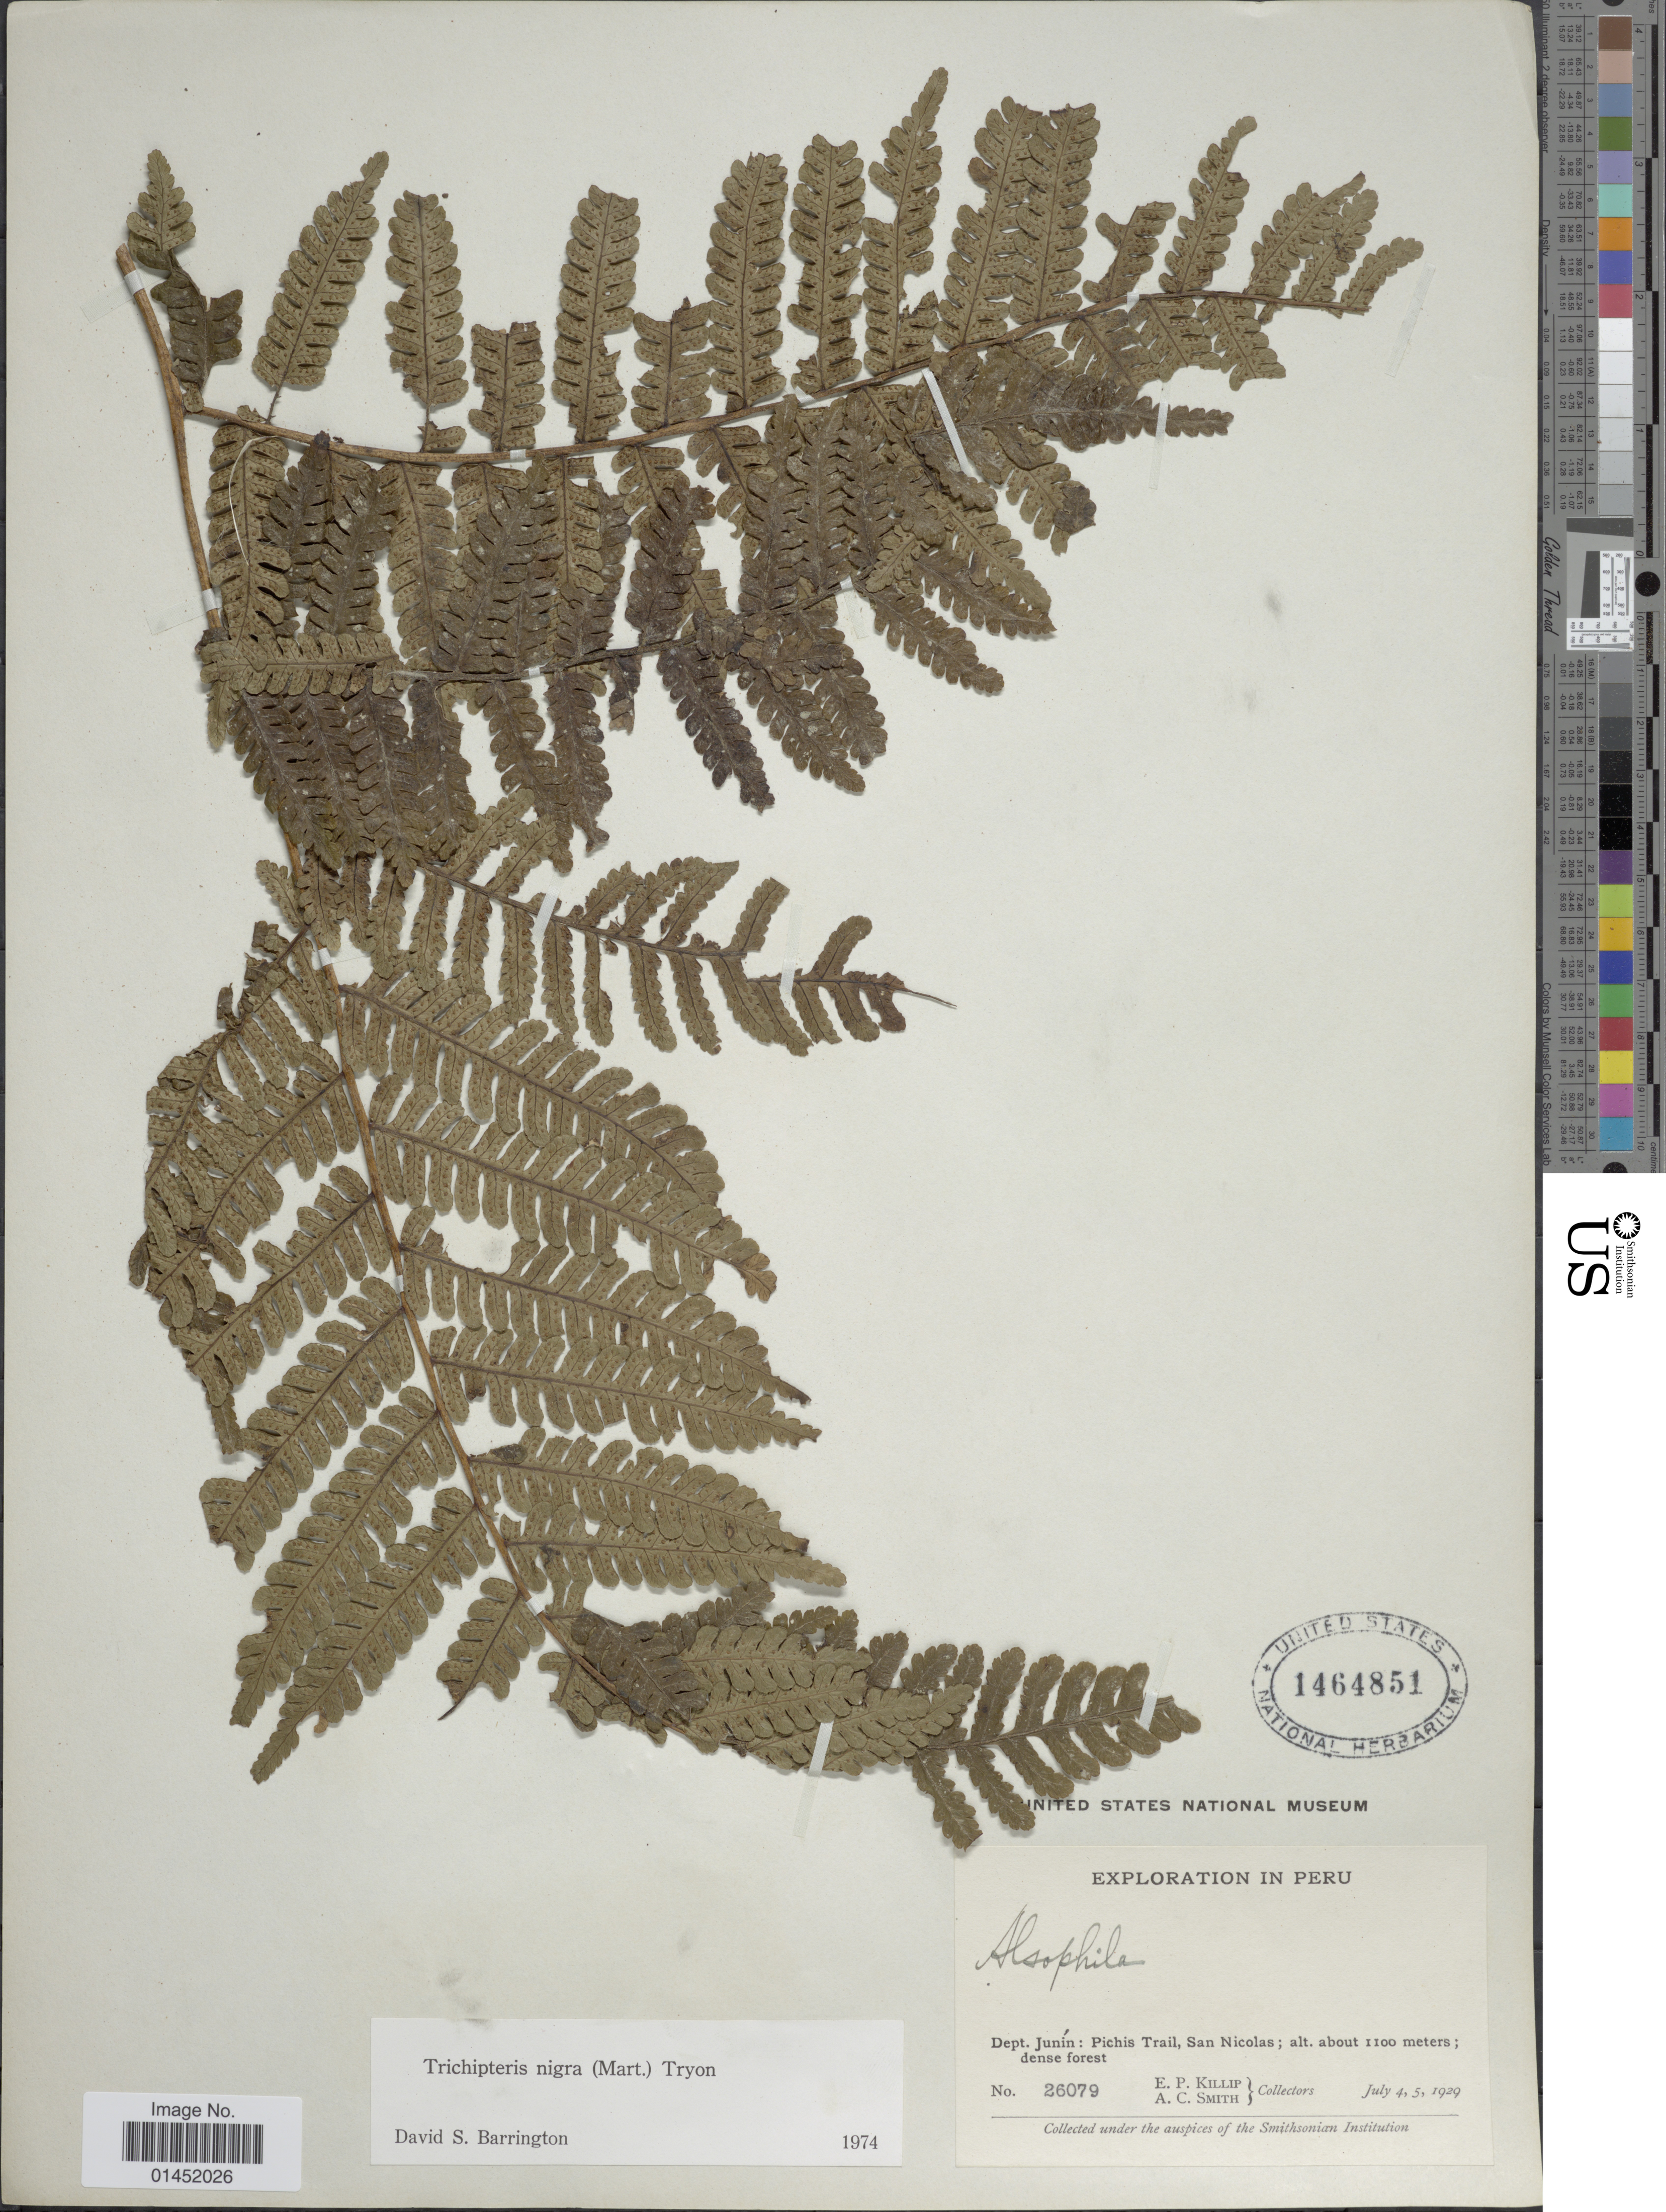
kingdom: Plantae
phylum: Tracheophyta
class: Polypodiopsida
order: Cyatheales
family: Cyatheaceae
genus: Cyathea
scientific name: Cyathea lasiosora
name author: (Mett. ex Kuhn) Domin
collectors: E. P. Killip & A. C. Smith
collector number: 26079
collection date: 1929-07-04/1929-07-05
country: Peru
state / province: Junín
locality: Dept. Junín: Pichis Trail, San Nicolas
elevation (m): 1100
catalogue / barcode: US 1464851